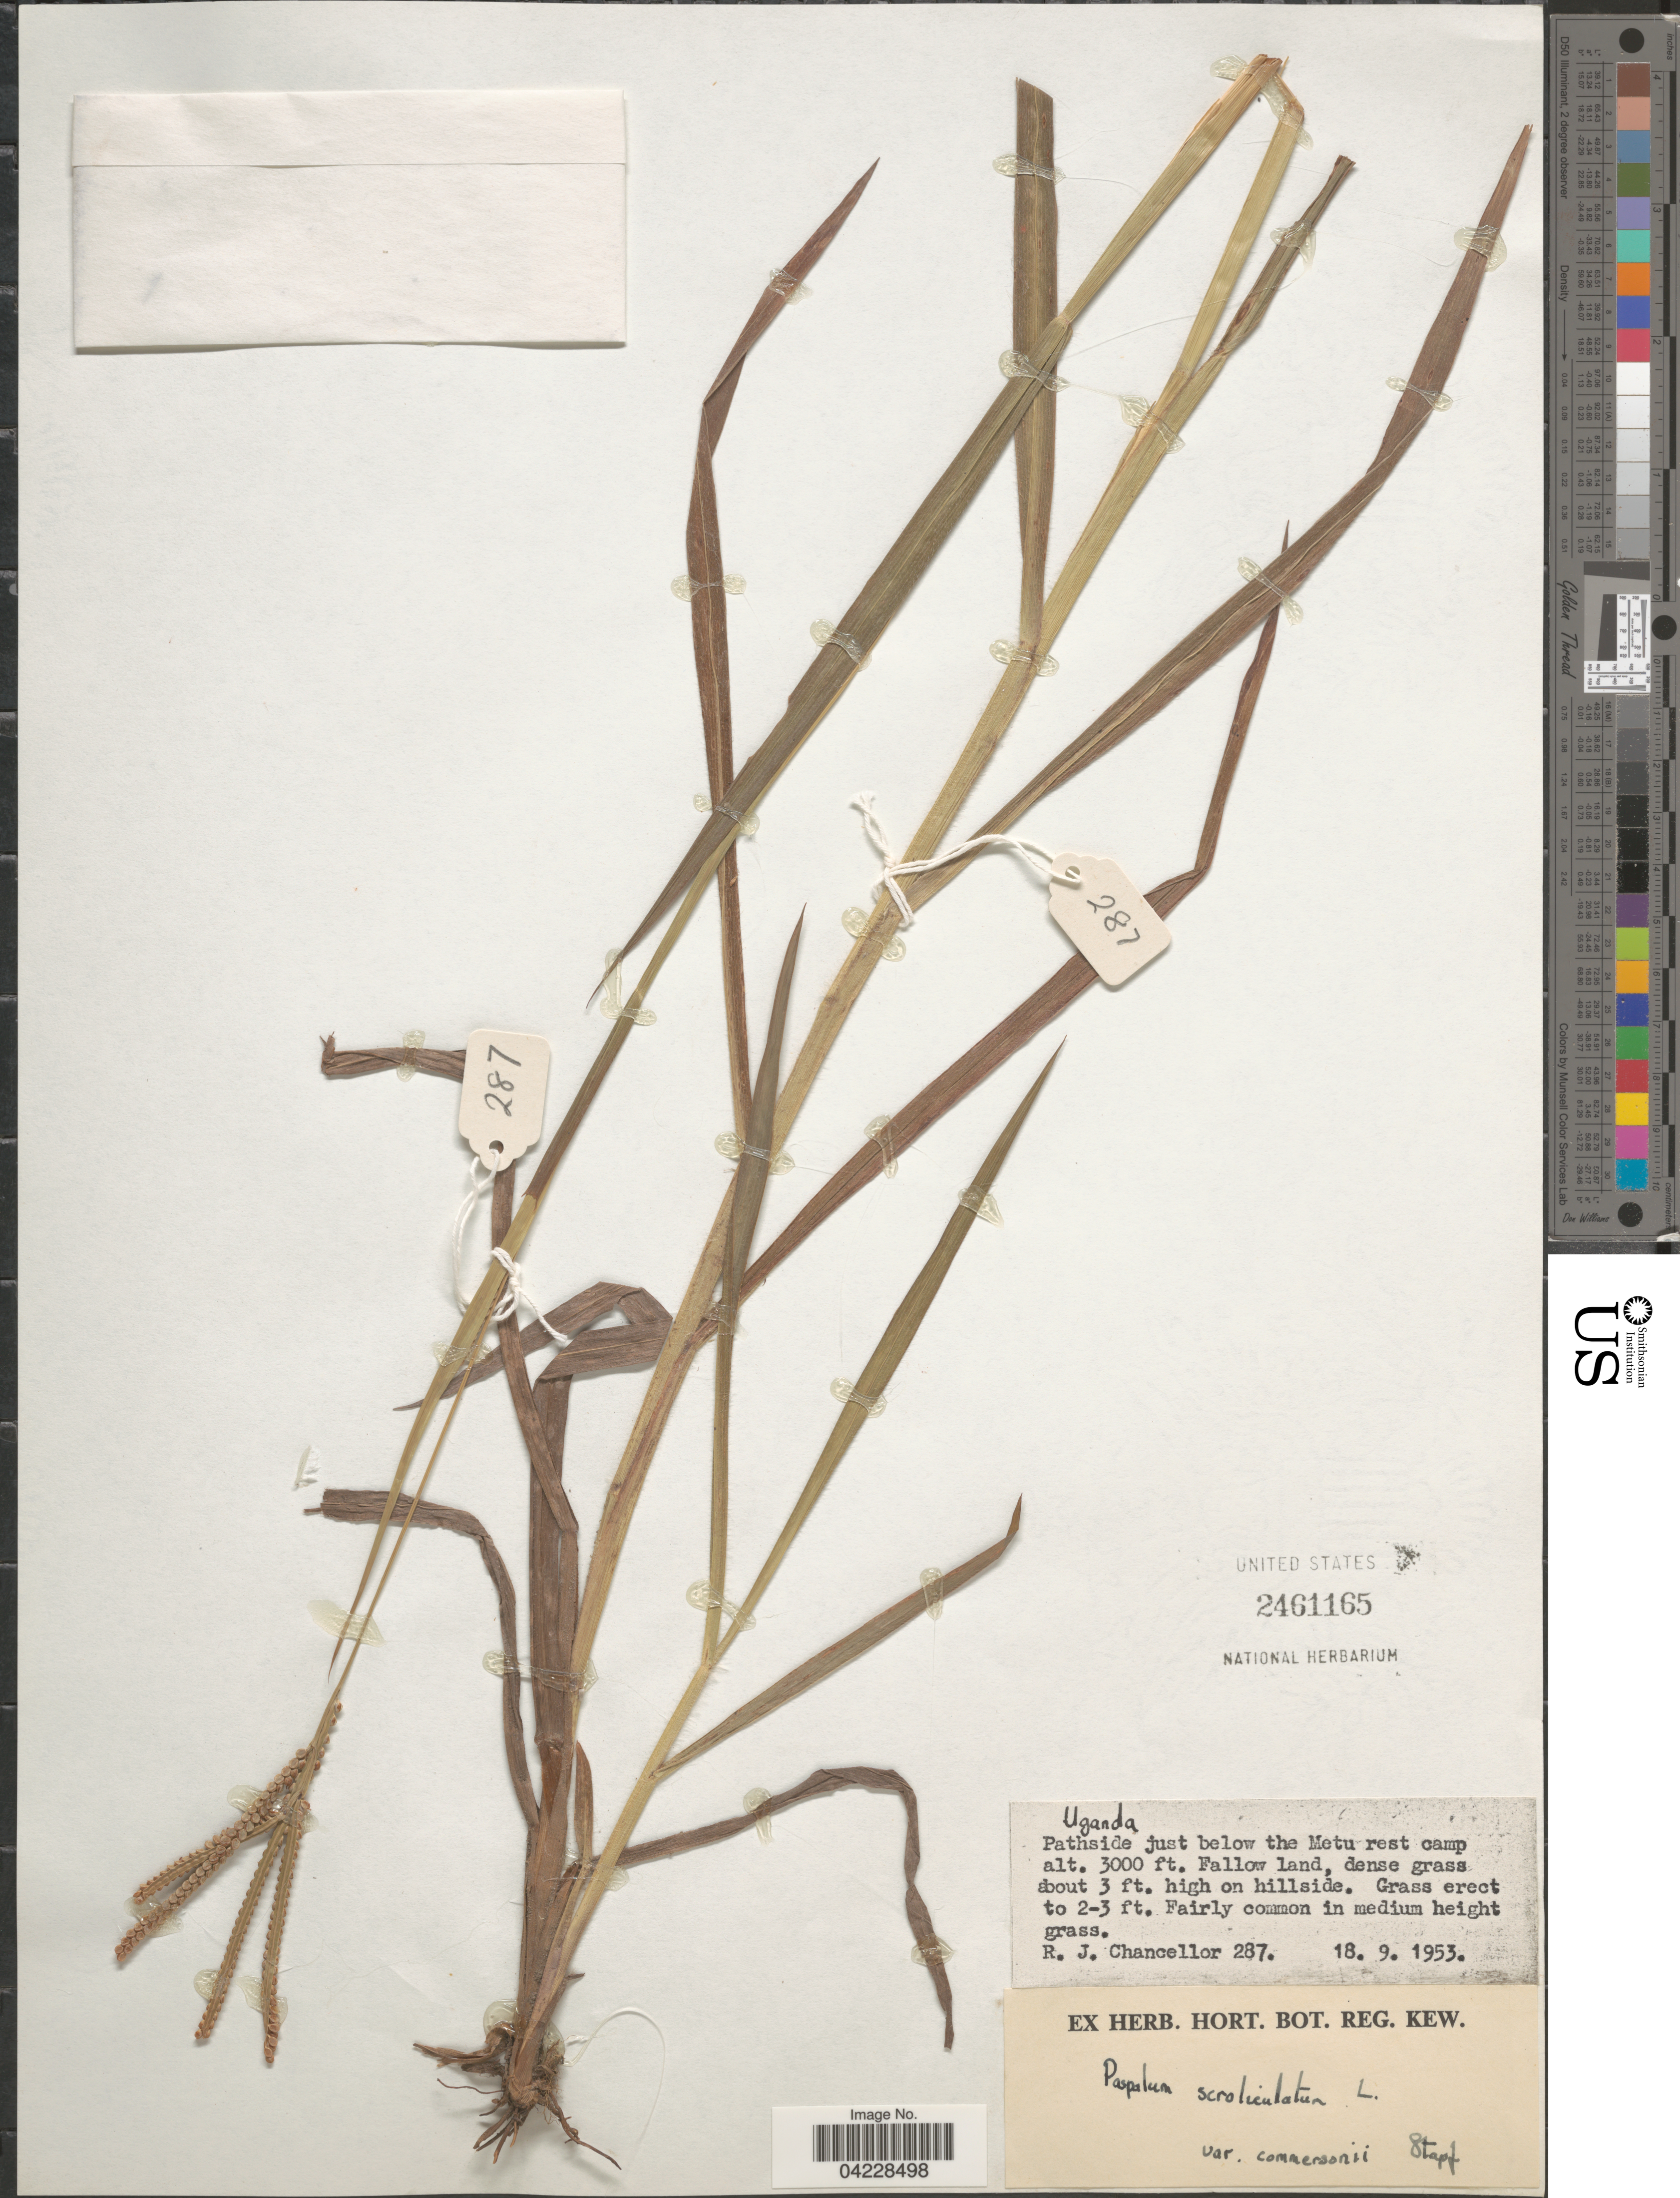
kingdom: Plantae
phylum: Tracheophyta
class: Liliopsida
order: Poales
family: Poaceae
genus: Paspalum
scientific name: Paspalum scrobiculatum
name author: L.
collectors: R. Chancellor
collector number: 287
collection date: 1953-09-18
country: Uganda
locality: Pathside just below the Matu rest camp.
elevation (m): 914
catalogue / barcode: US 2461165